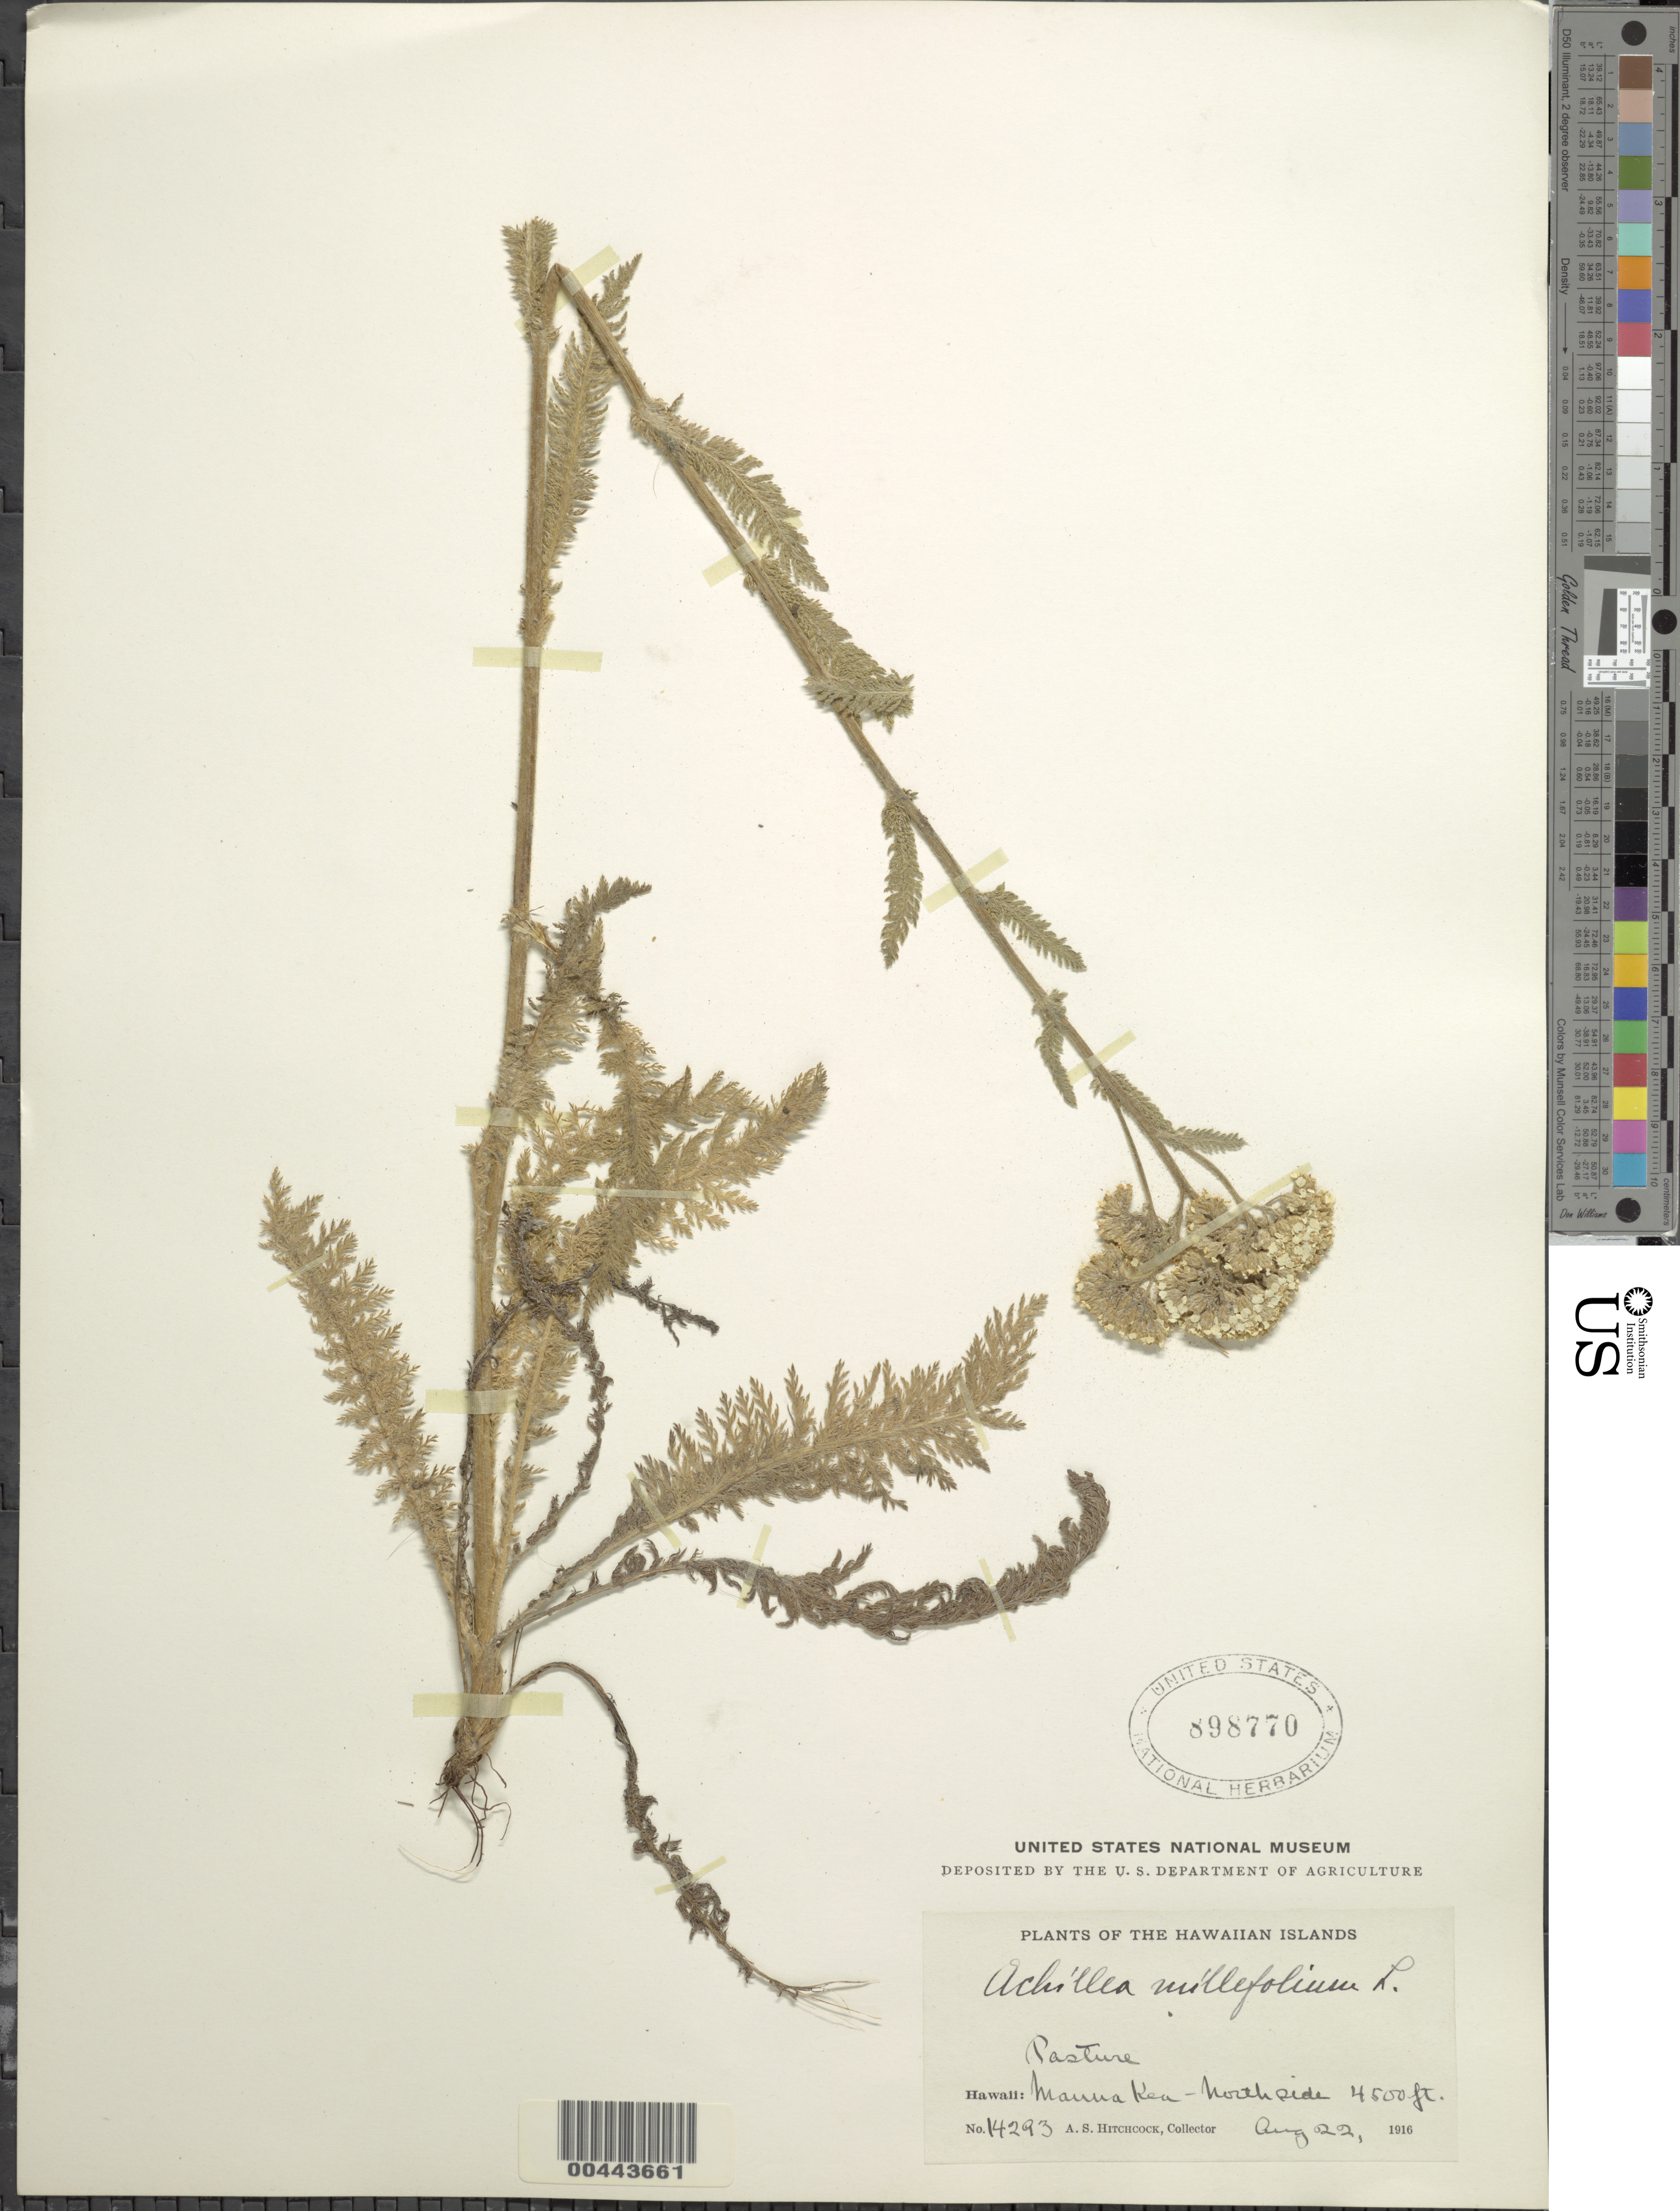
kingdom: Plantae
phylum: Tracheophyta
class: Magnoliopsida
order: Asterales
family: Asteraceae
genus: Achillea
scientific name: Achillea millefolium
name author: L.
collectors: A. S. Hitchcock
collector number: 14293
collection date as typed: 22 Aug 1916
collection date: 1916-08-22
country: United States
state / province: Hawaii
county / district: Hawaii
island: Hawaii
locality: Mauna Kea, N side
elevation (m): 1372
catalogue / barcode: US 898770